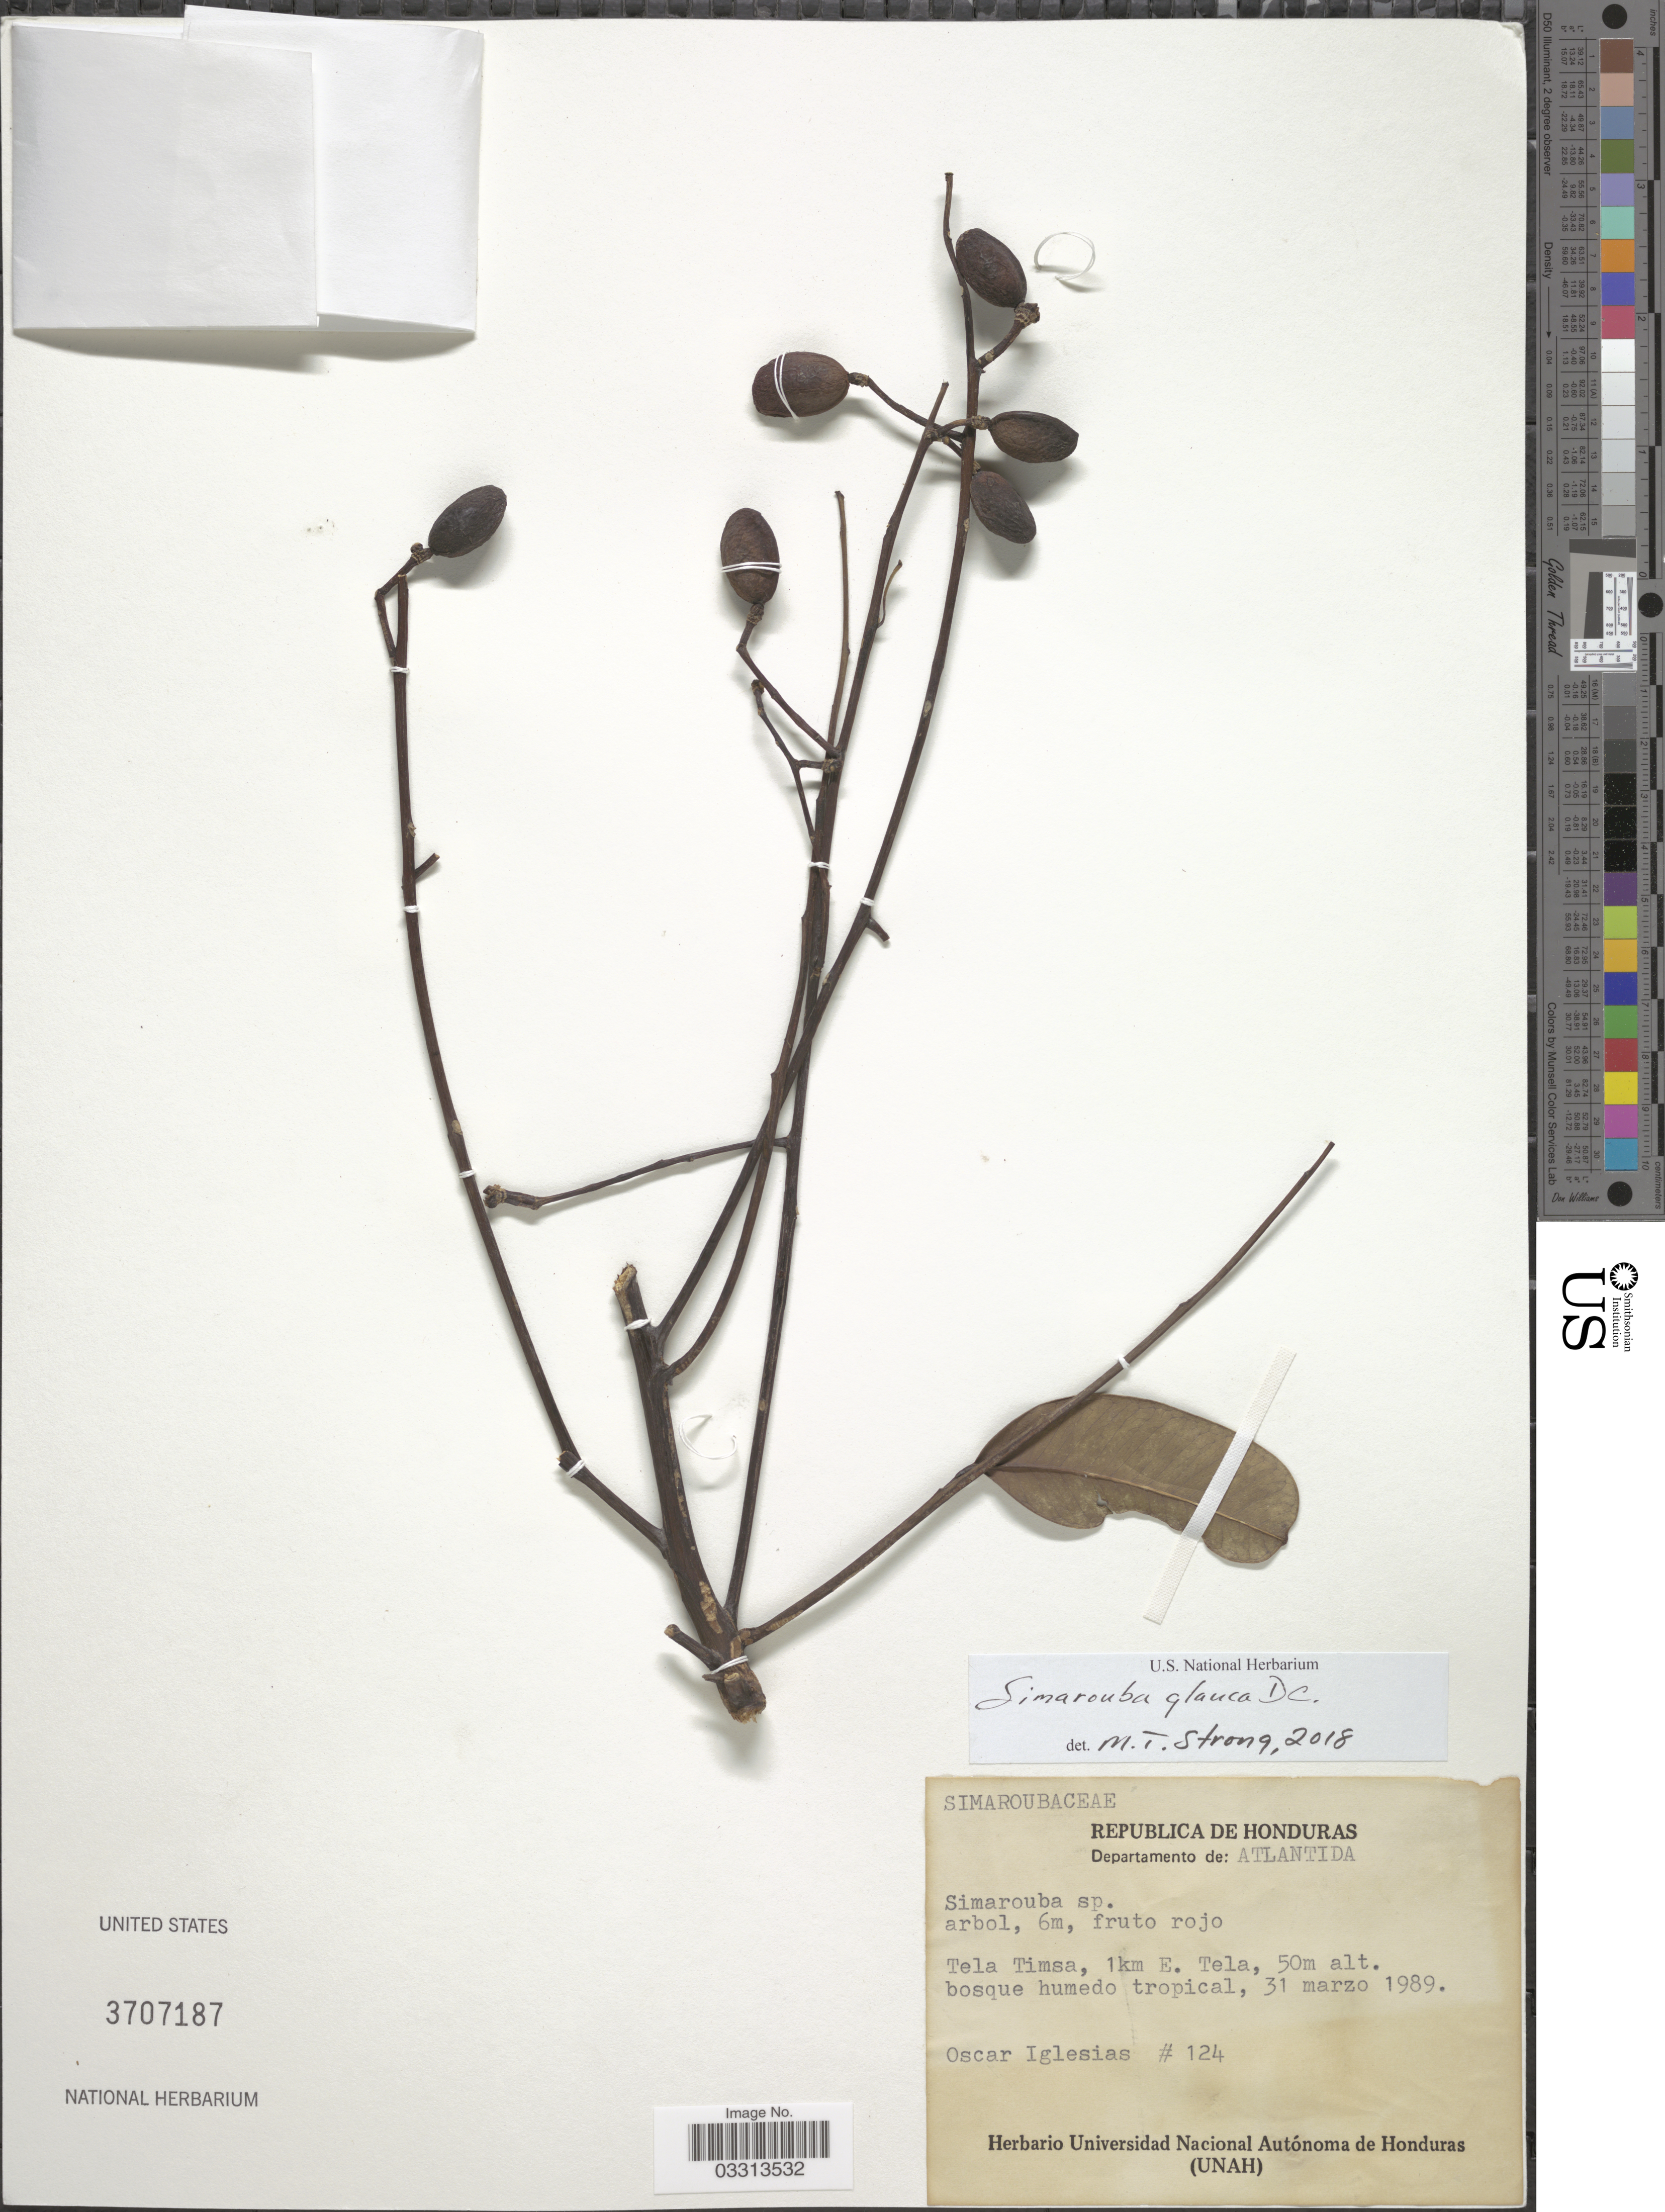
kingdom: Plantae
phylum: Tracheophyta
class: Magnoliopsida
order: Sapindales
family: Simaroubaceae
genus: Simarouba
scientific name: Simarouba glauca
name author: DC.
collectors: O. Iglesias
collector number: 124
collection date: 1989-03-31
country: Honduras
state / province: Atlántida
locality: Departamento de: Atlantida, Tela Timsa, 1km E. Tela.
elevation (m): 50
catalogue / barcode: US 3707187